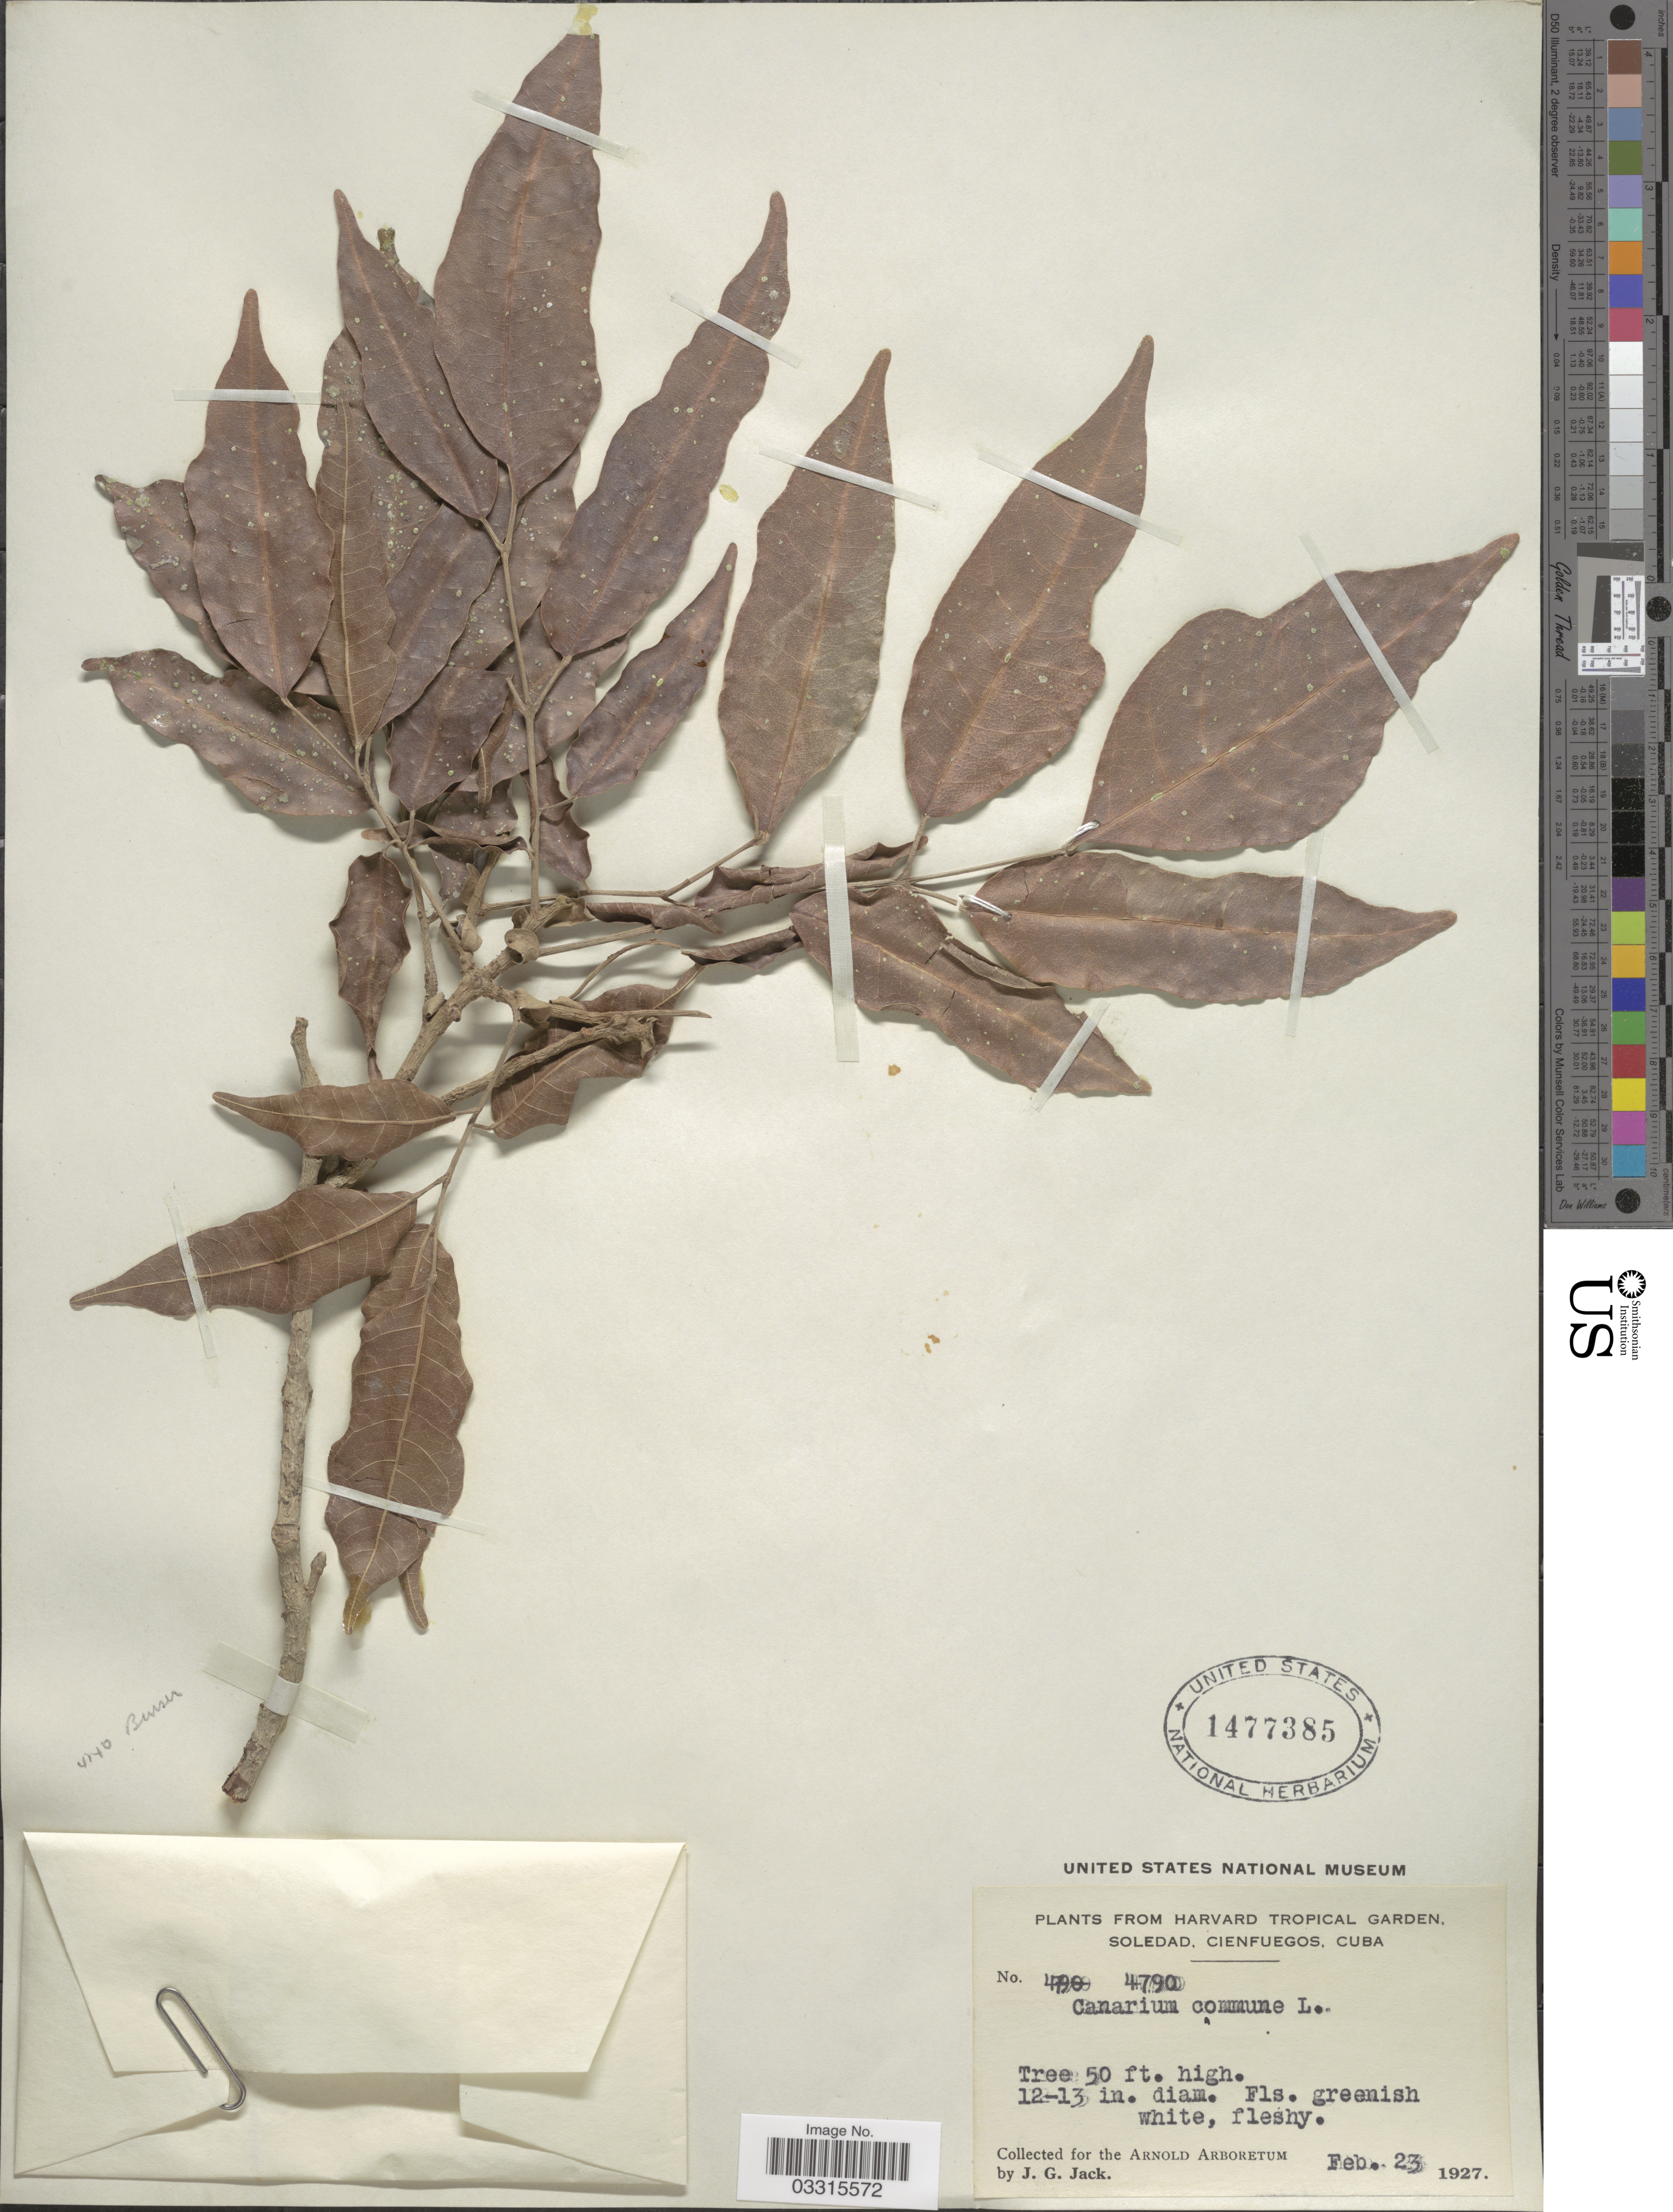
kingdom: Plantae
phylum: Tracheophyta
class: Magnoliopsida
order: Sapindales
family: Burseraceae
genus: Canarium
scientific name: Canarium commune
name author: L.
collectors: J. G. Jack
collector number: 4790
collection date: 1927-02-23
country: Cuba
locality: Soledad, Cienfuegos.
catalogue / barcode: US 1477385